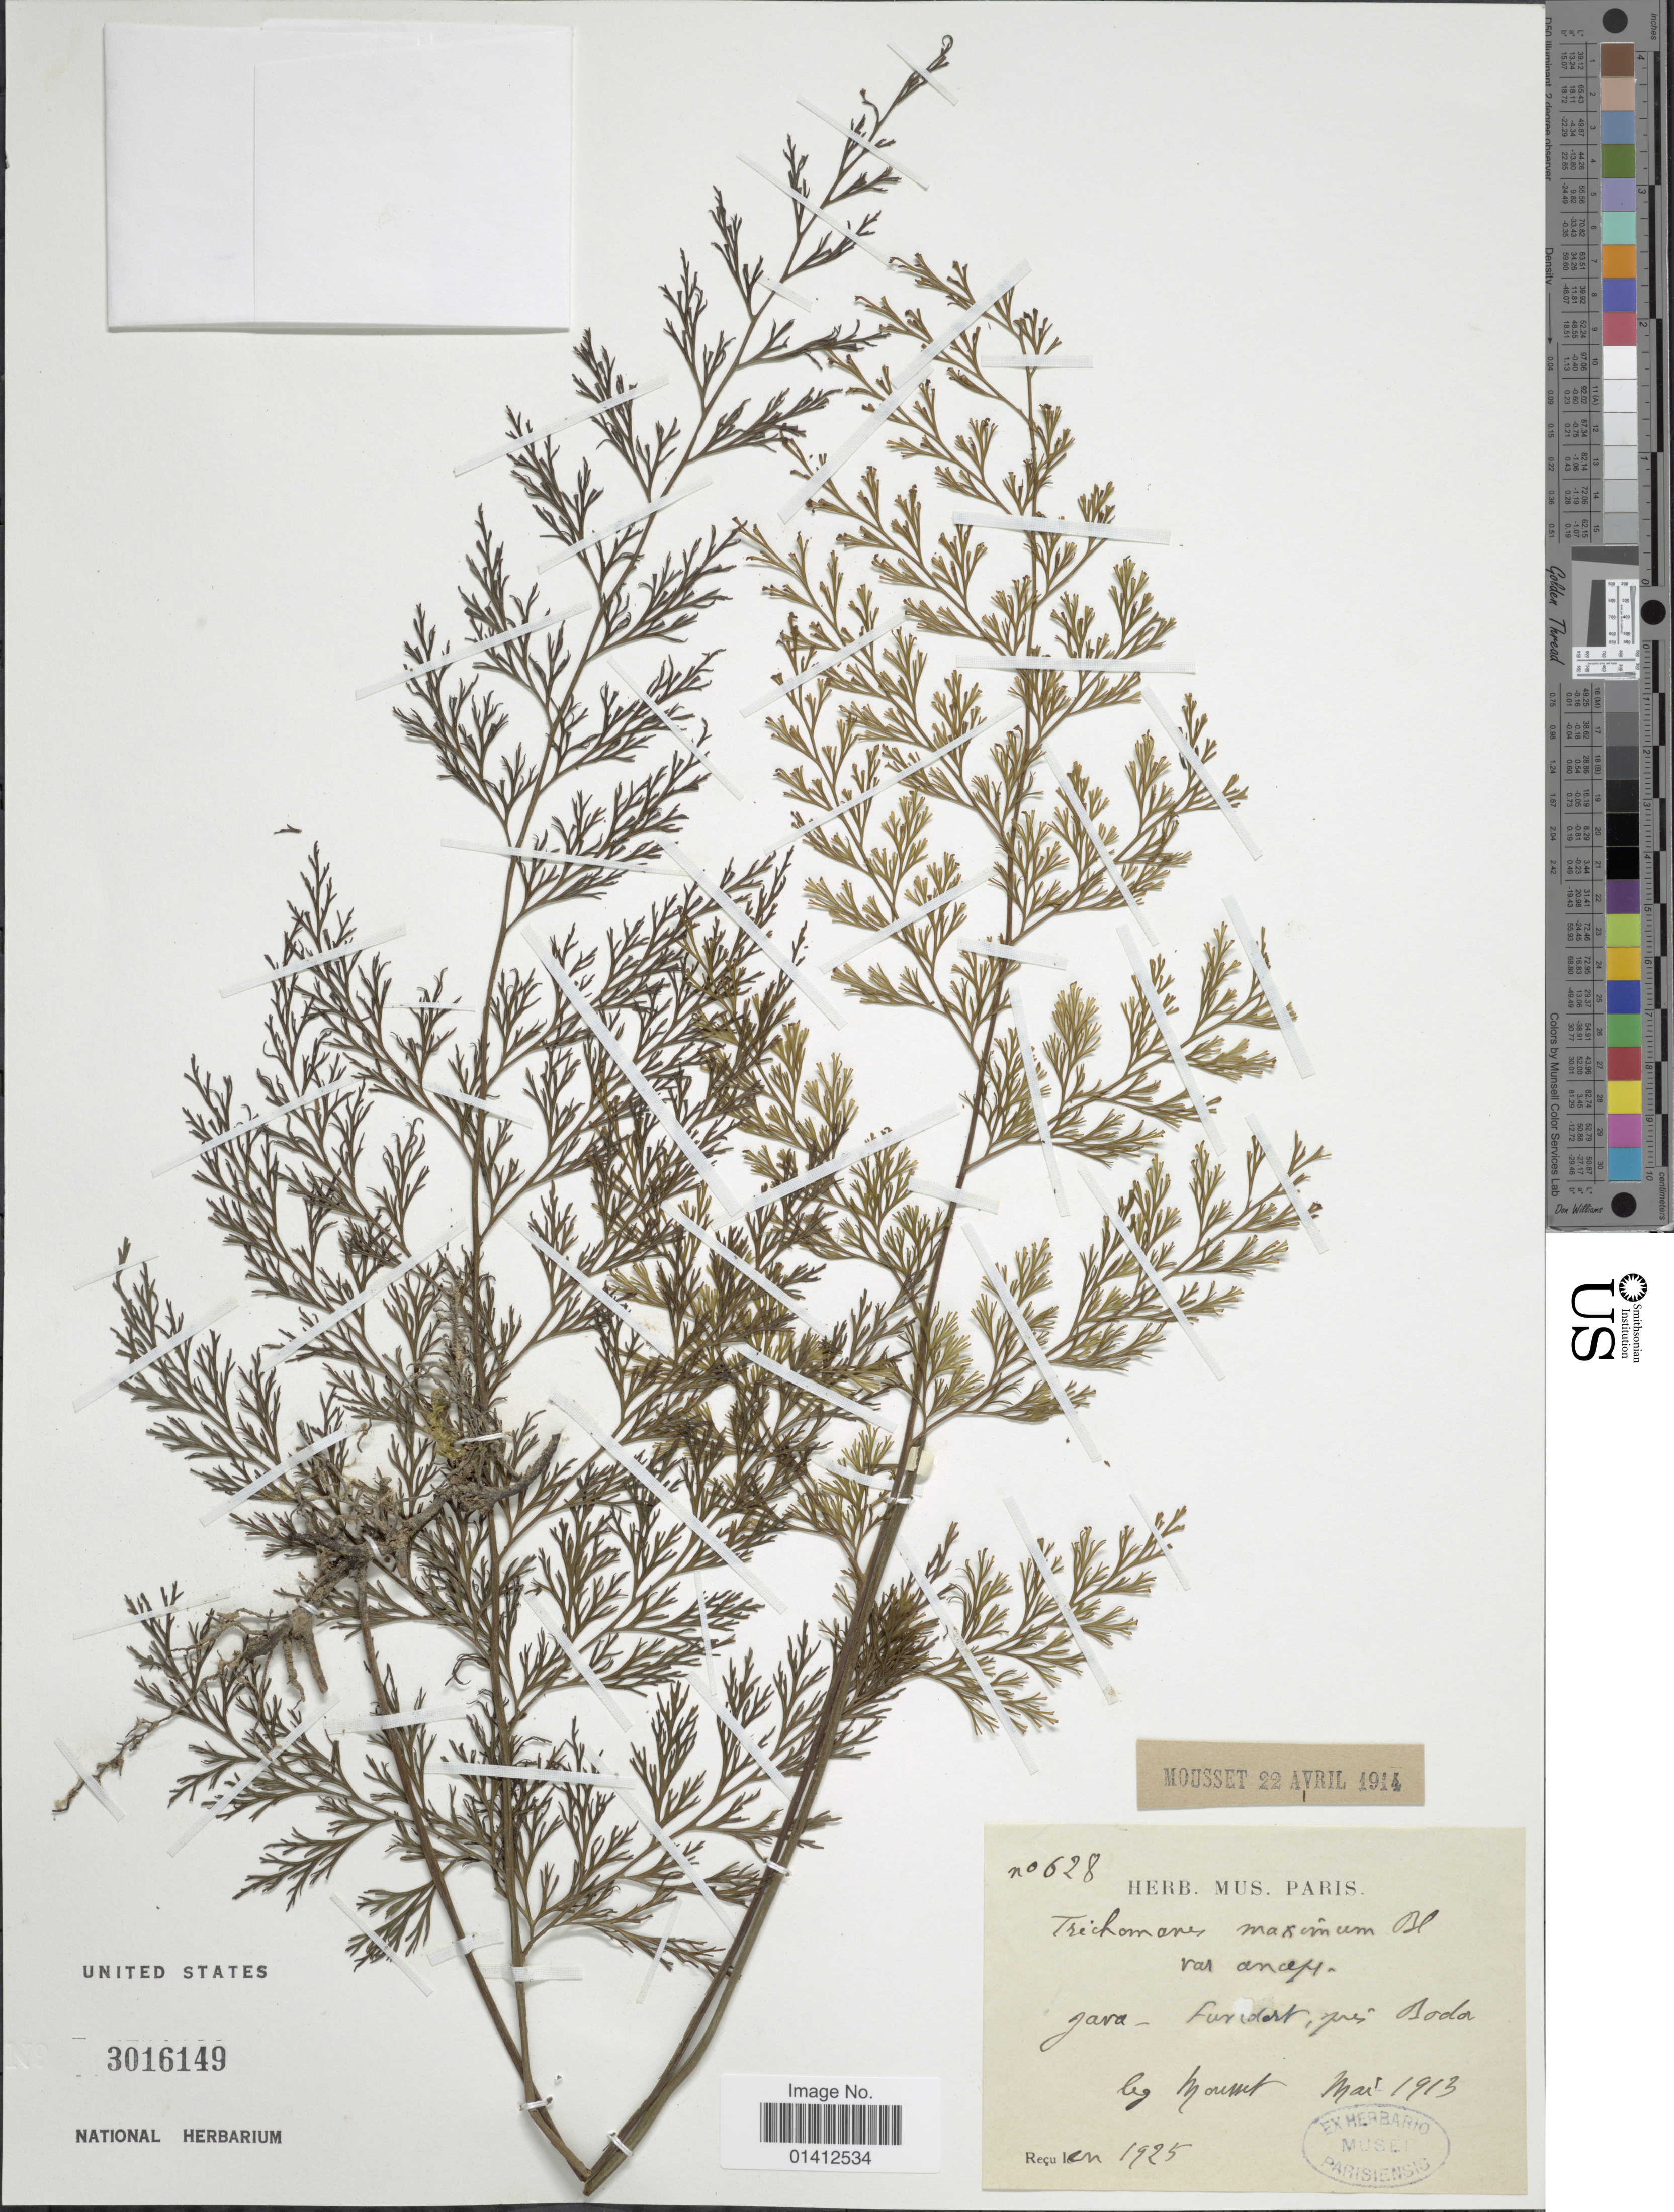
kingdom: Plantae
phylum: Tracheophyta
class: Polypodiopsida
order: Hymenophyllales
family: Hymenophyllaceae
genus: Vandenboschia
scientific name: Vandenboschia maxima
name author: (Blume) Copel.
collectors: Mousset, --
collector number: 628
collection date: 1913-05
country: Indonesia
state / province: Java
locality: Fundort, près Bodo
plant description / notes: Corrected "pres Boda" to "près Bodo".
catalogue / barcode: US 3016149